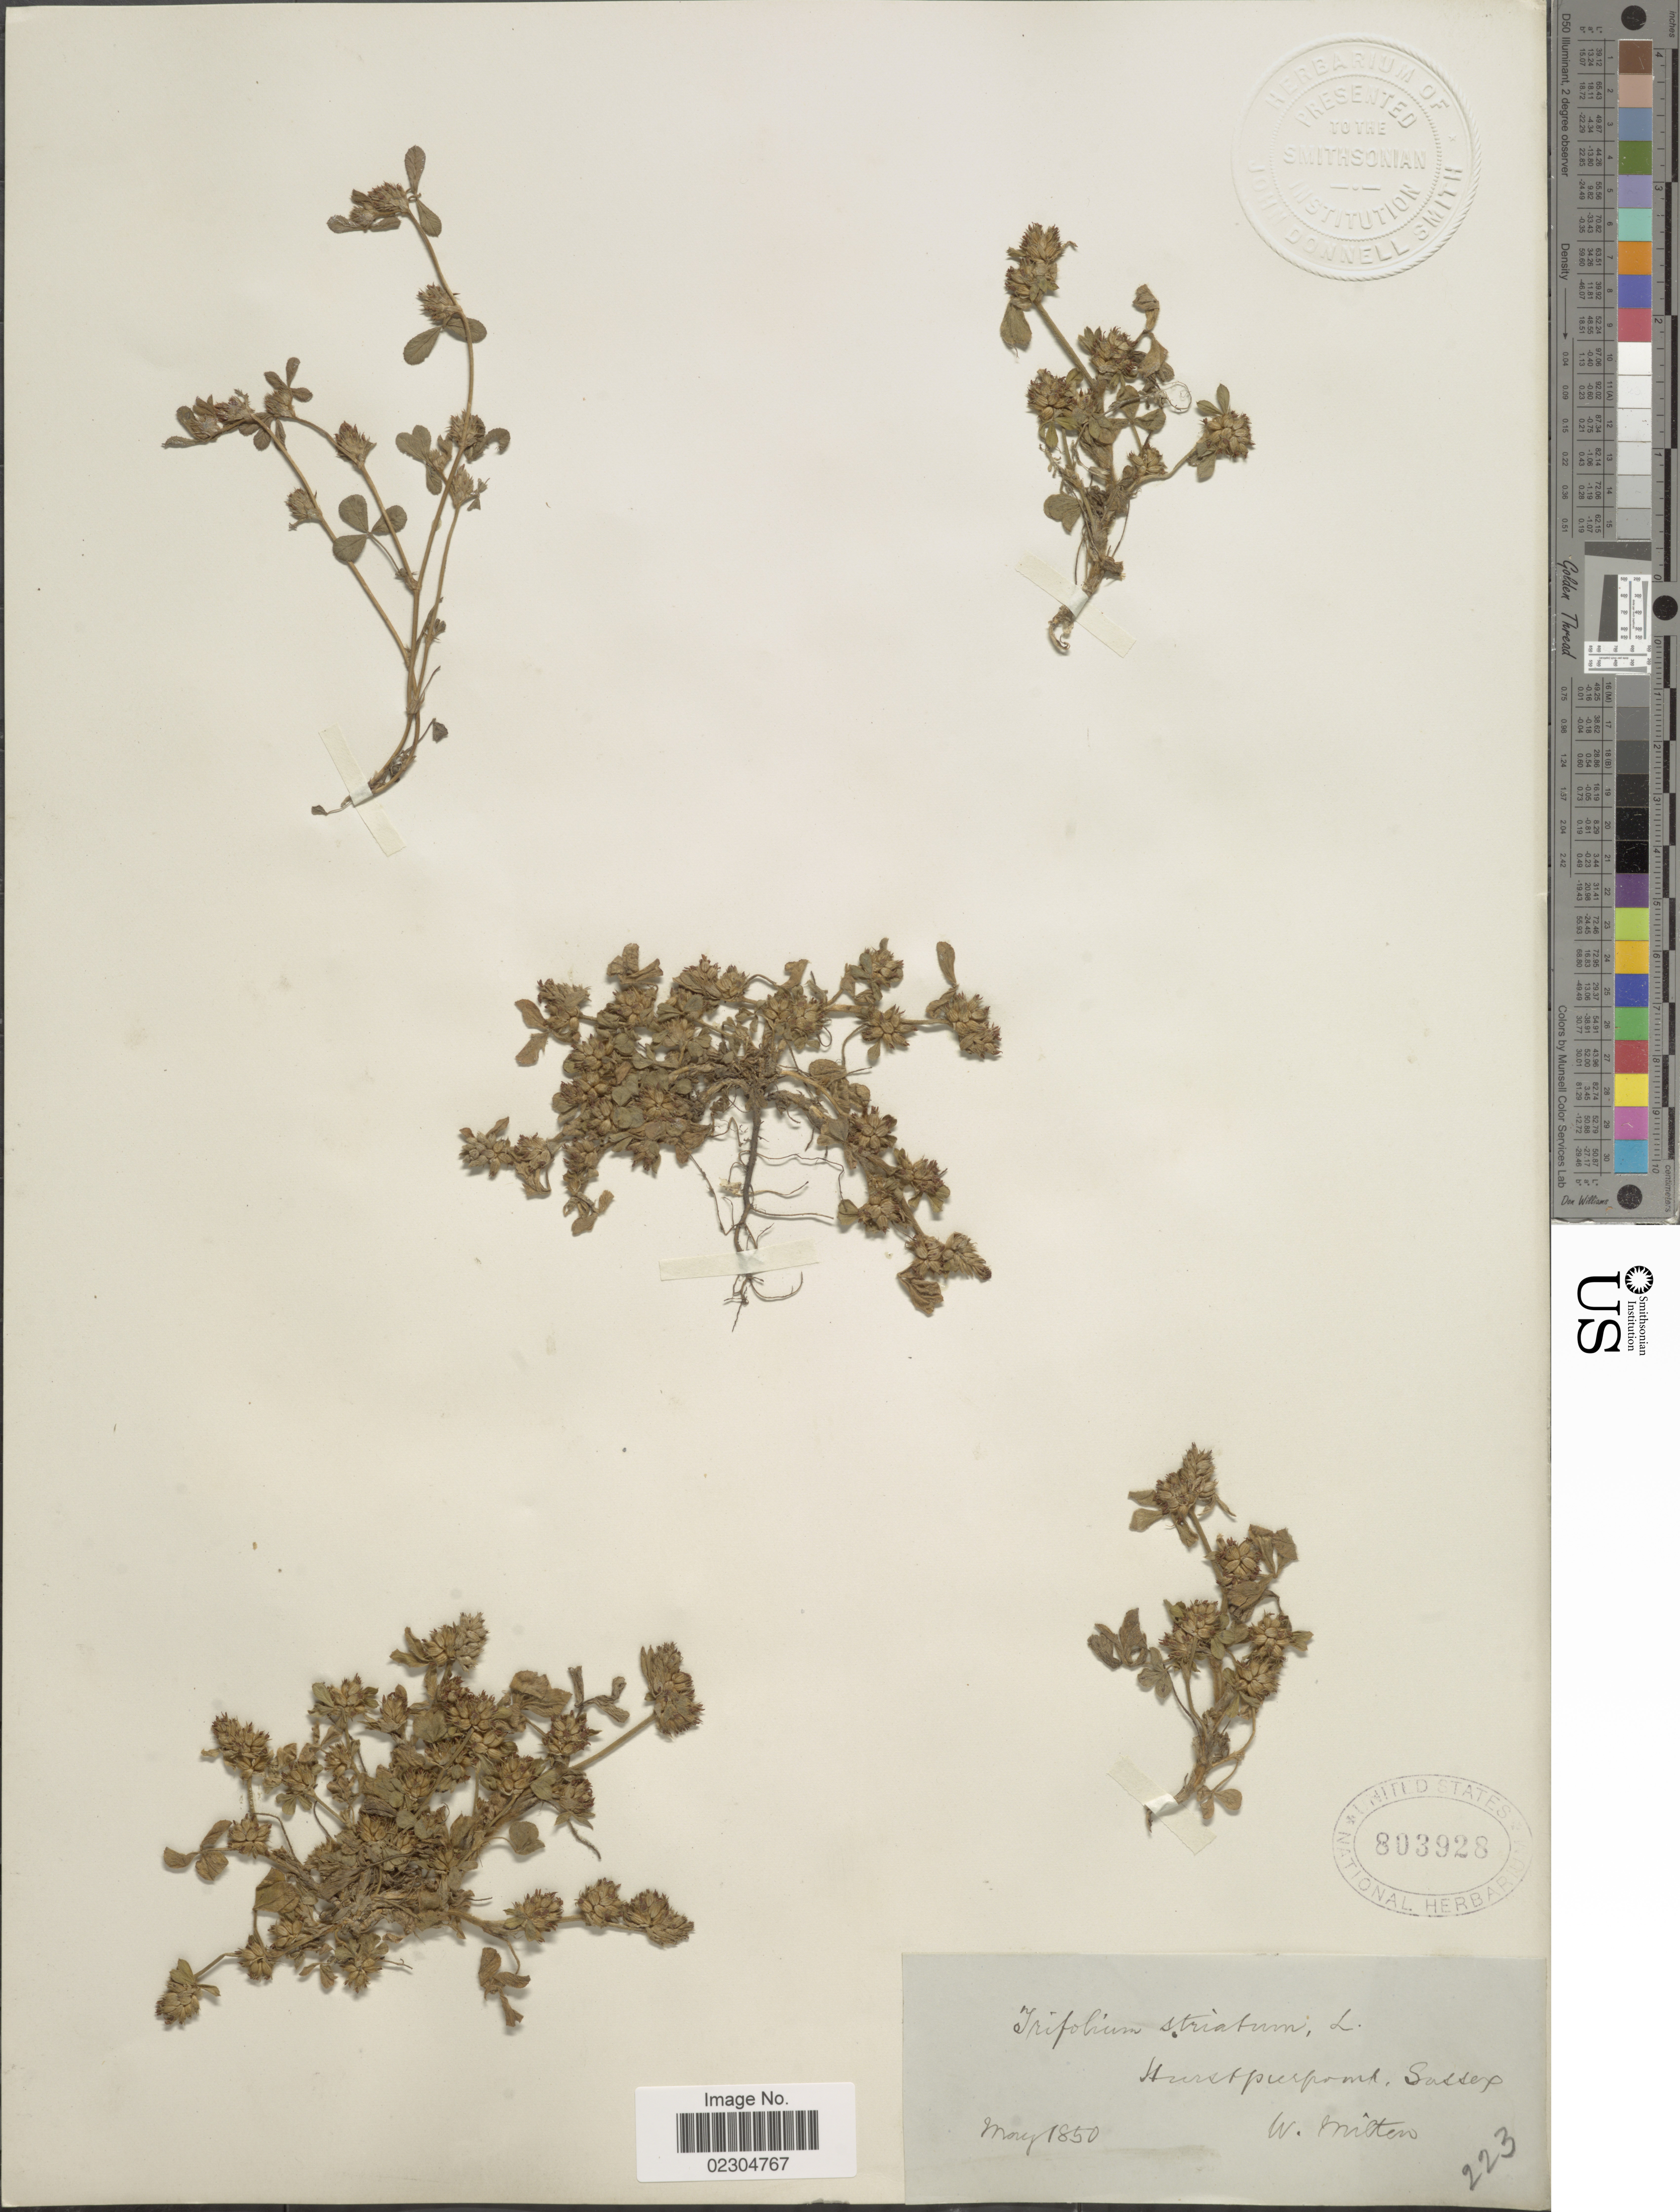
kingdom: Plantae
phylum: Tracheophyta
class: Magnoliopsida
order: Fabales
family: Fabaceae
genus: Trifolium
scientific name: Trifolium striatum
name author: L.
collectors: W. Milten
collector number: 223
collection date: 1850-05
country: United Kingdom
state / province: England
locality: Hurstpierpoint, Sussex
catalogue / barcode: US 803928